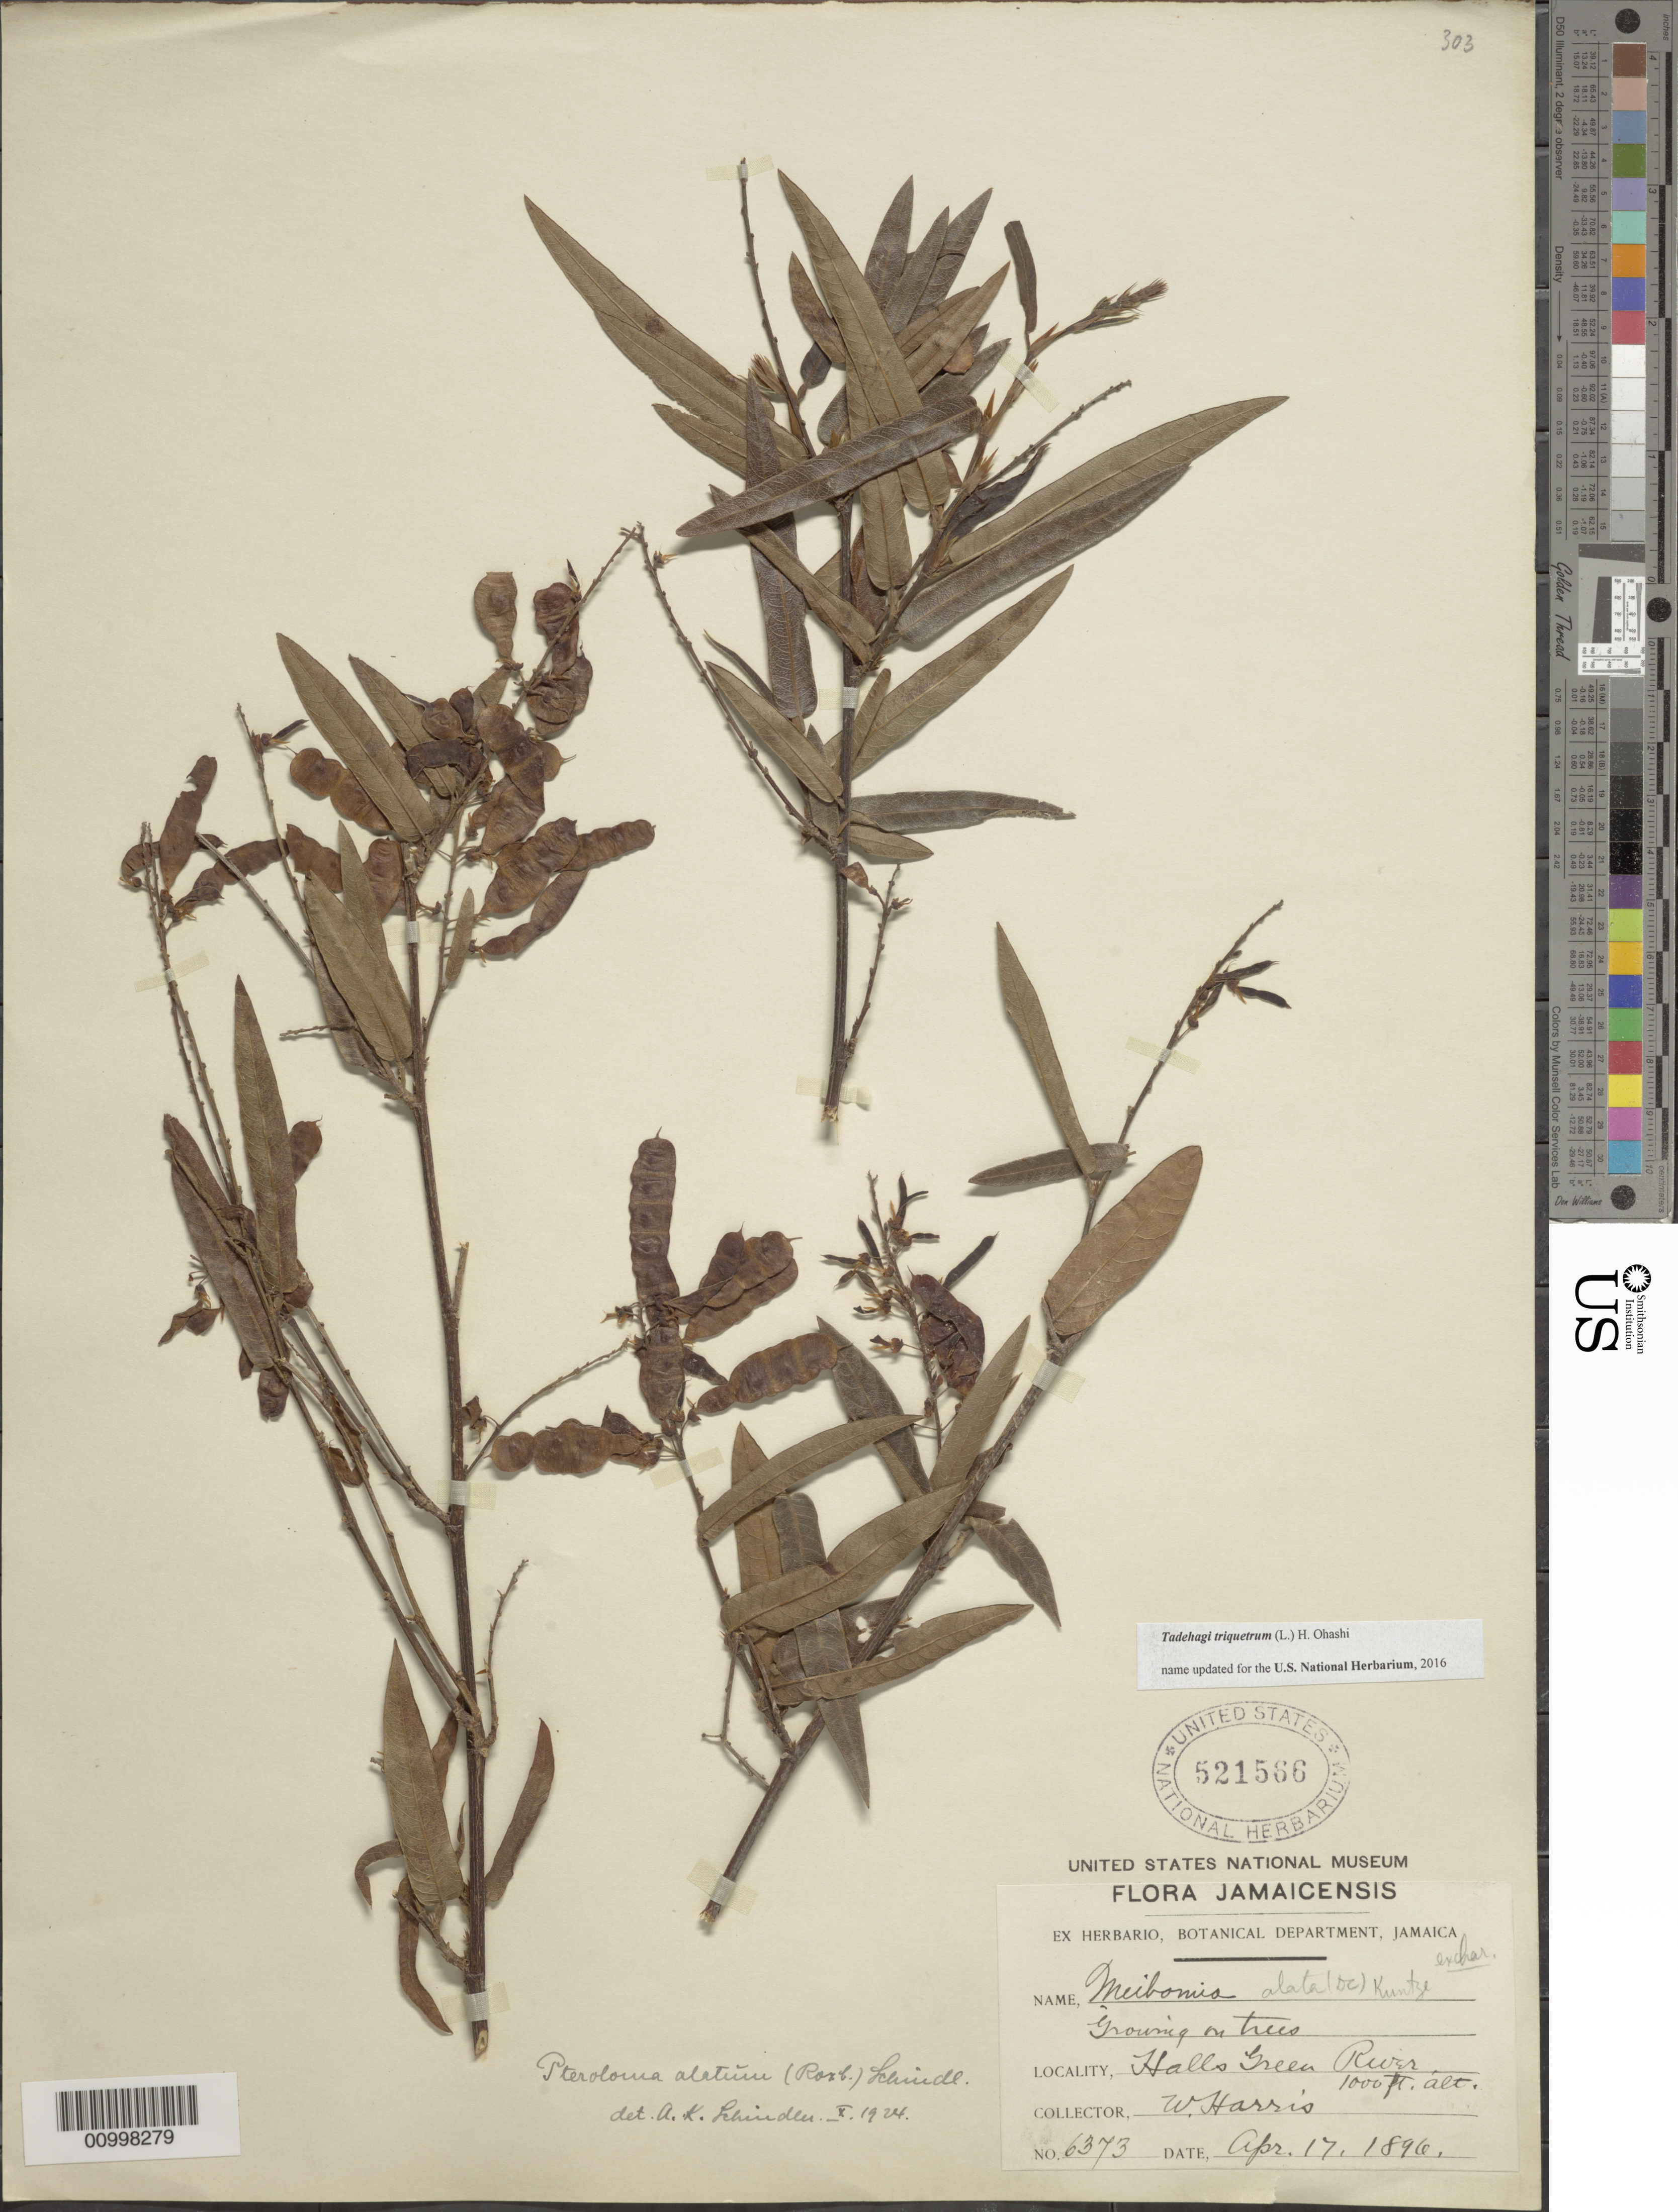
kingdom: Plantae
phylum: Tracheophyta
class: Magnoliopsida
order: Fabales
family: Fabaceae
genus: Tadehagi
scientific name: Tadehagi triquetrum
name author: (L.) H. Ohashi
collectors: W. Harris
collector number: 6373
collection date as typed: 17 Apr 1896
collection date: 1896-04-17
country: Jamaica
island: Jamaica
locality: Growing on trees. Halls Green River.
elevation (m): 305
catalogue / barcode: US 521566